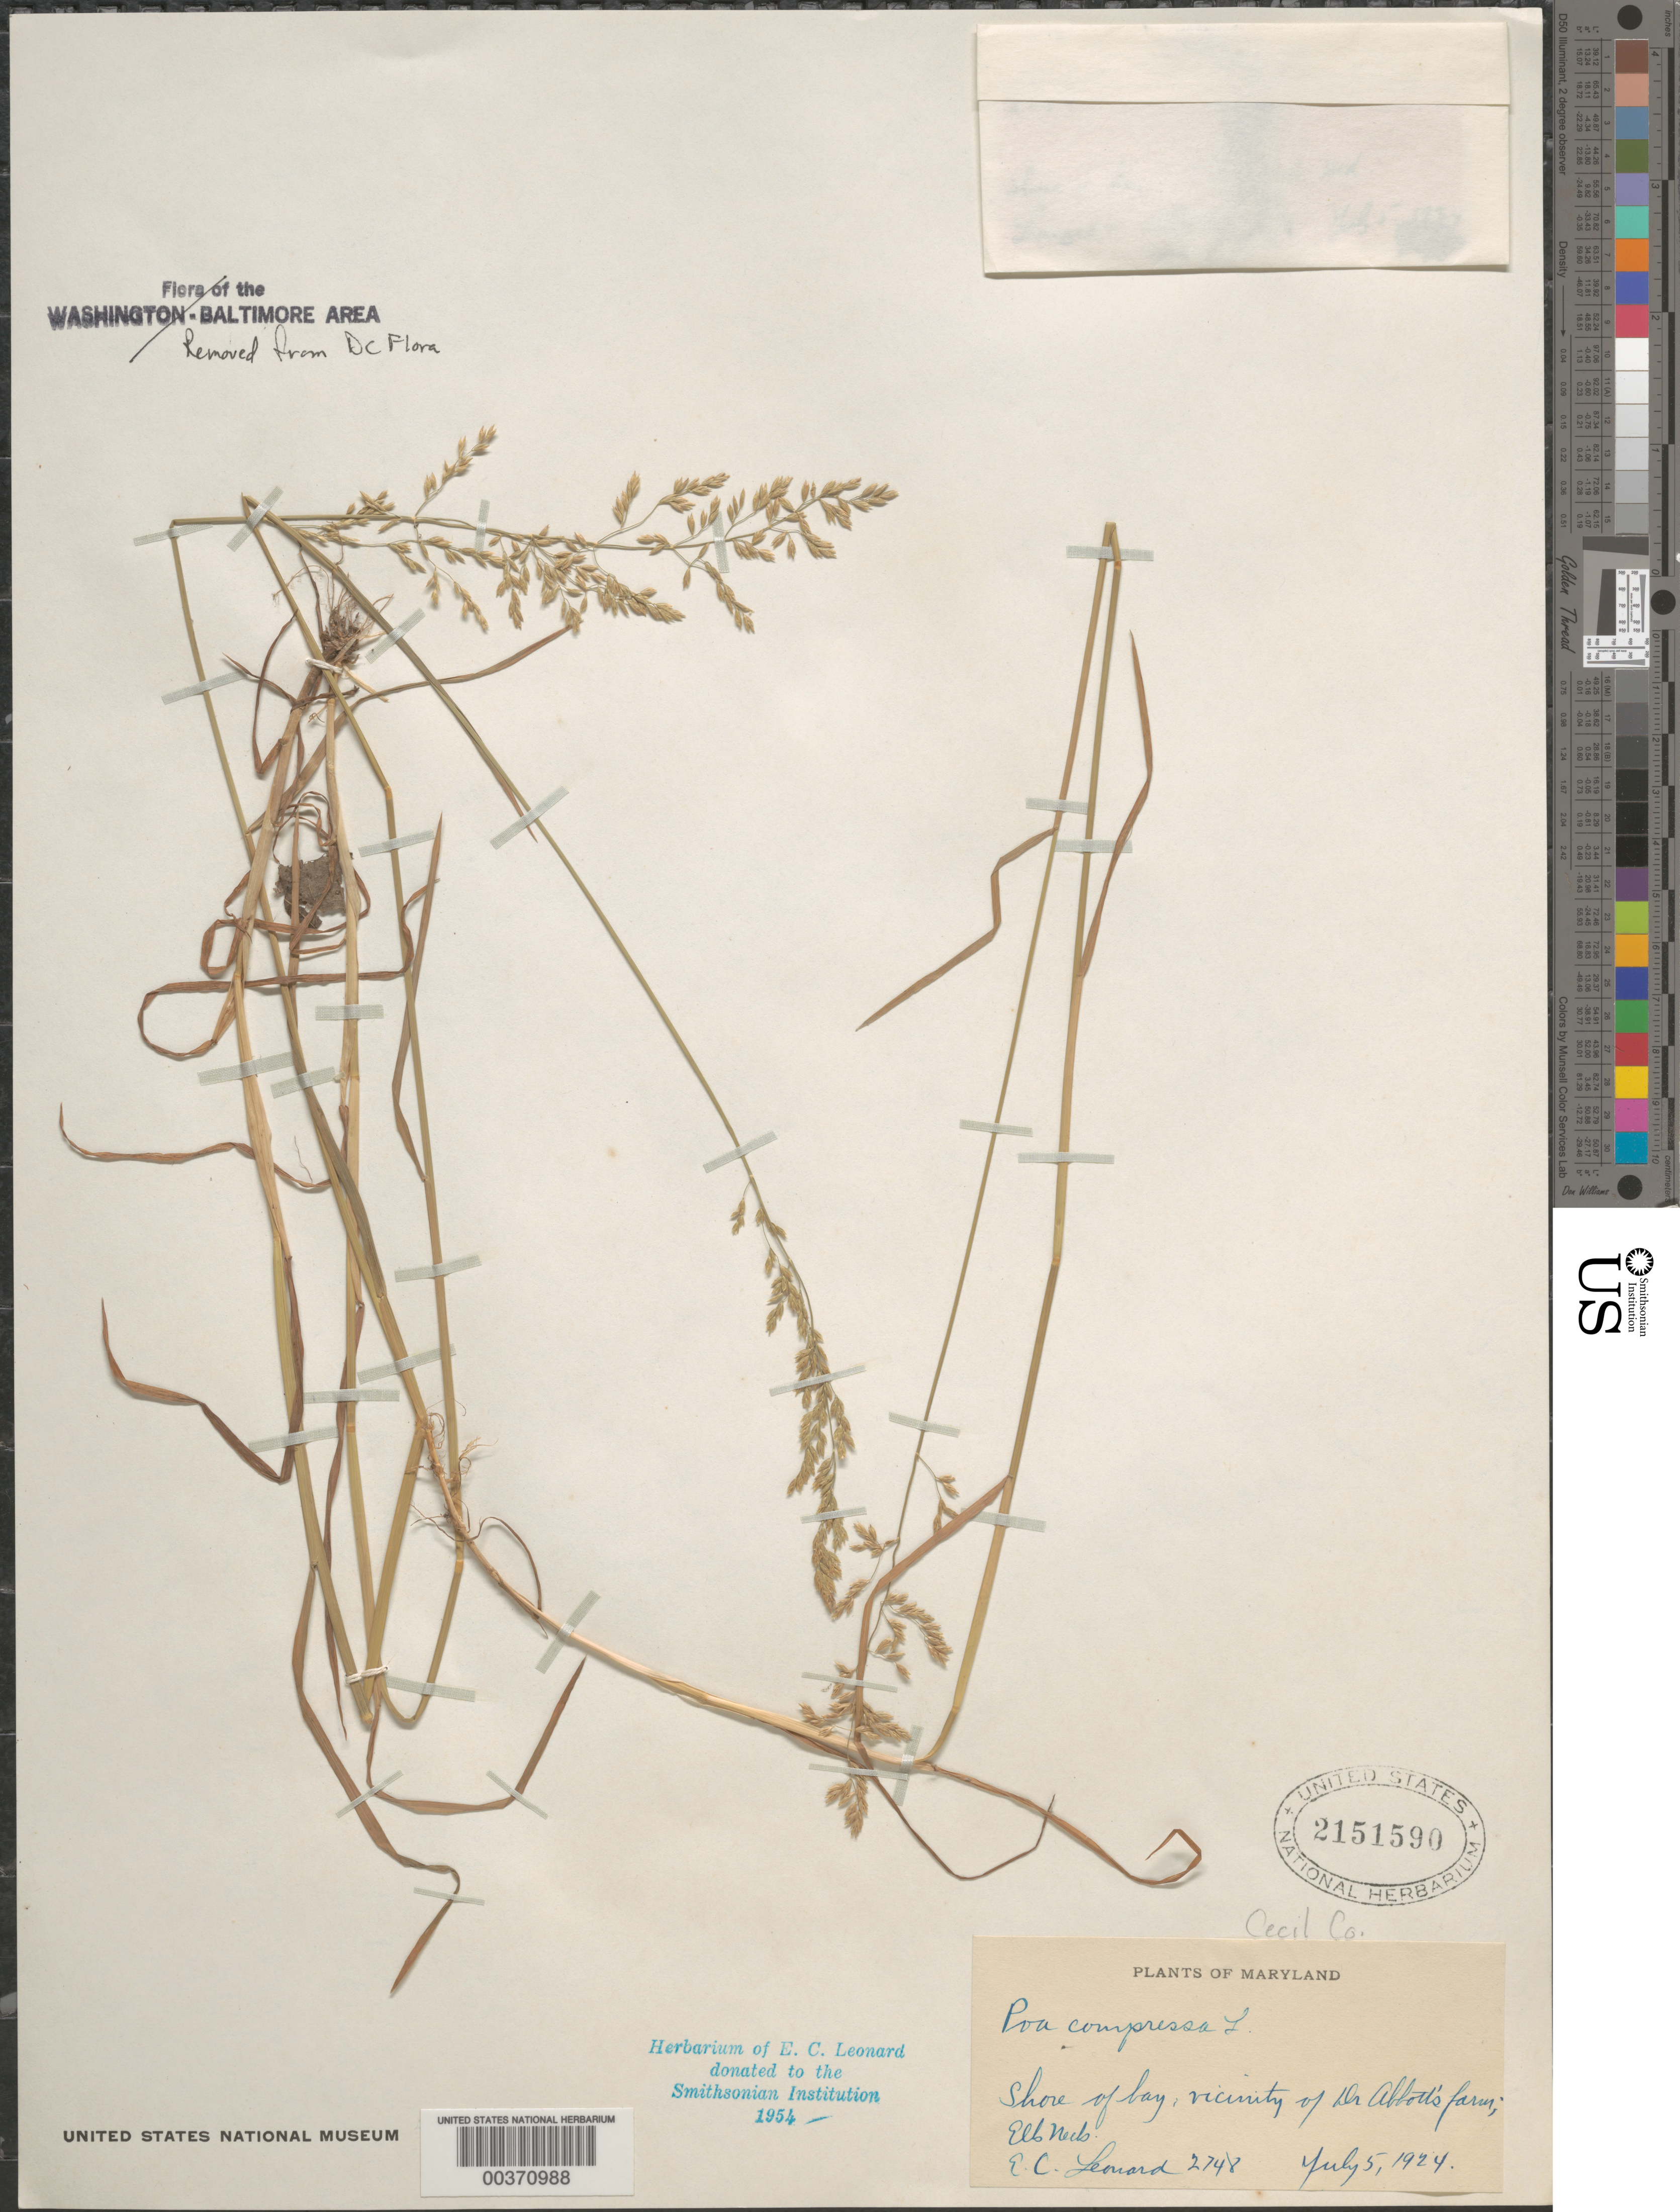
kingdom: Plantae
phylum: Tracheophyta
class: Liliopsida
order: Poales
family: Poaceae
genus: Poa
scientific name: Poa compressa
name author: L.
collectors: E. C. Leonard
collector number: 2748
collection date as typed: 05 Jul 1924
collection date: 1924-07-05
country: United States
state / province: Maryland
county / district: Cecil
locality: Vicinity of dr. abbotts farm; elk neck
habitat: Shore of bay, red clay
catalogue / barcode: US 2151590